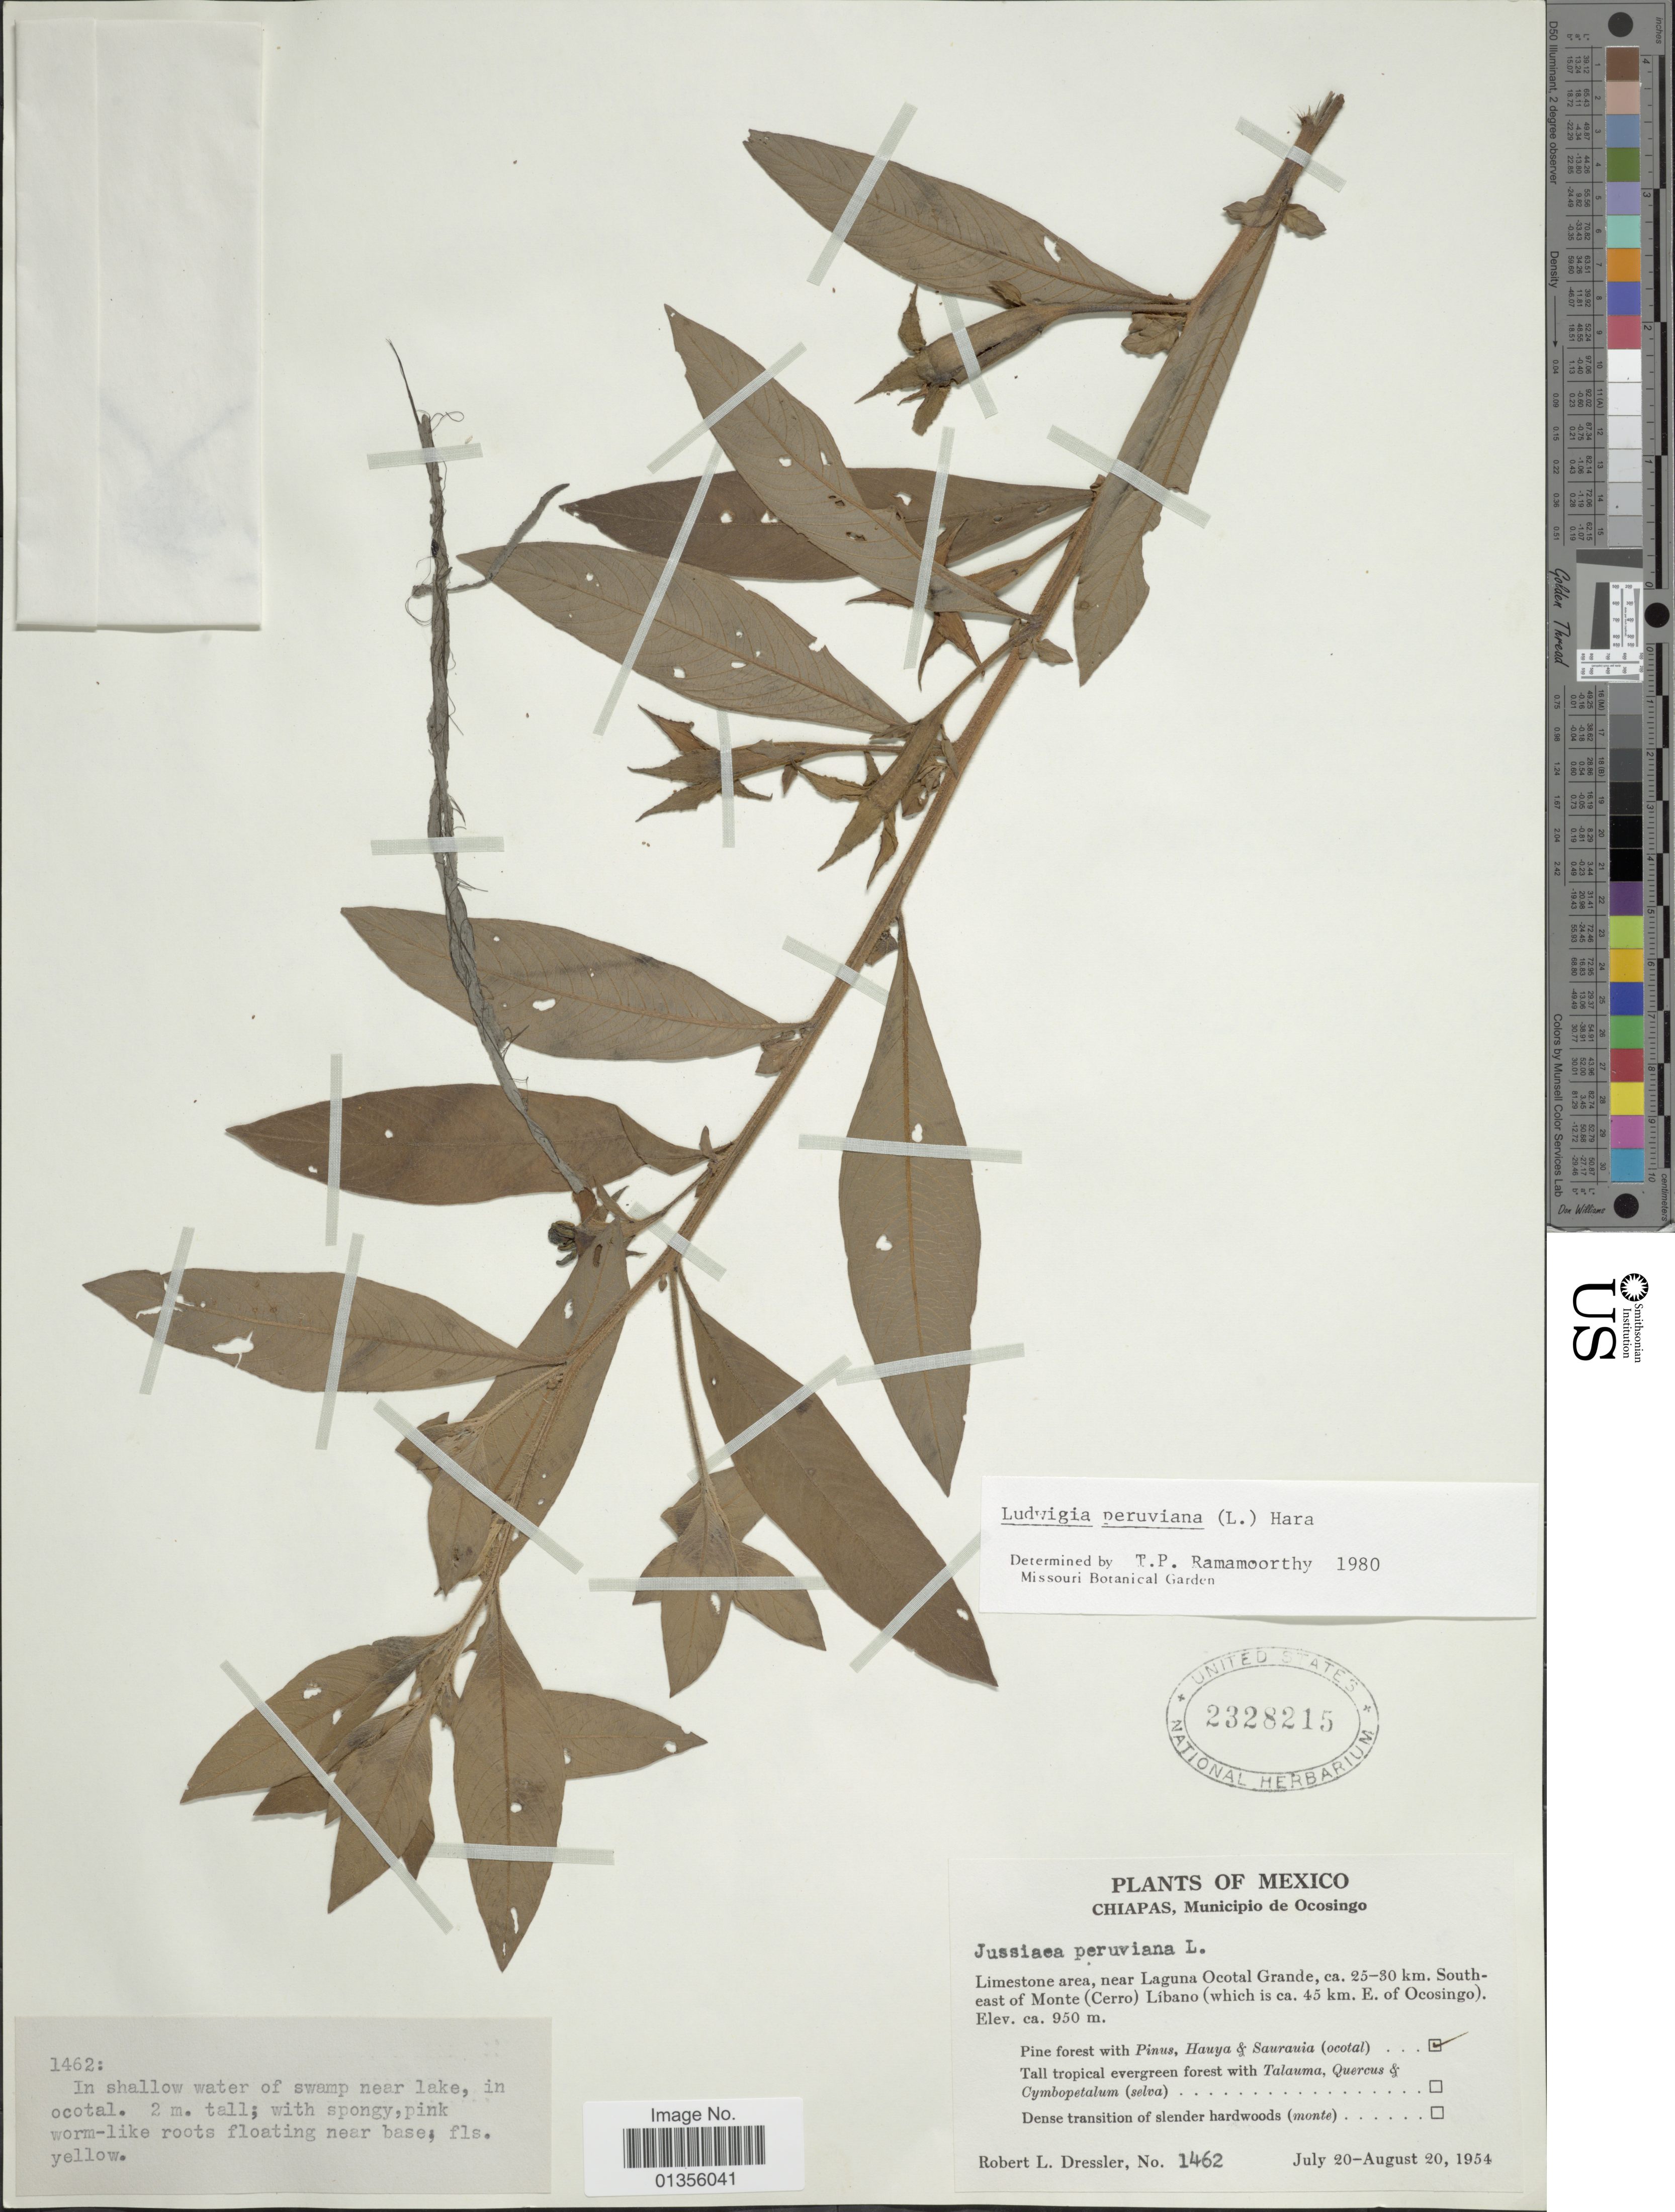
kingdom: Plantae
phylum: Tracheophyta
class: Magnoliopsida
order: Myrtales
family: Onagraceae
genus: Ludwigia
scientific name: Ludwigia peruviana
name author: (L.) H. Hara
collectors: R. Dressler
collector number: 1462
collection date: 1954-07-20/1954-08-20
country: Mexico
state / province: Chiapas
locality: Municipio de Ocosingo. Limestone area, near Laguna Ocotal Grande, ca. 25-30 km. South-east of Monte (Cerro) Líbano (which is ca. 45 km. E. of Ocosingo)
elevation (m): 950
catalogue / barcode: US 2328215